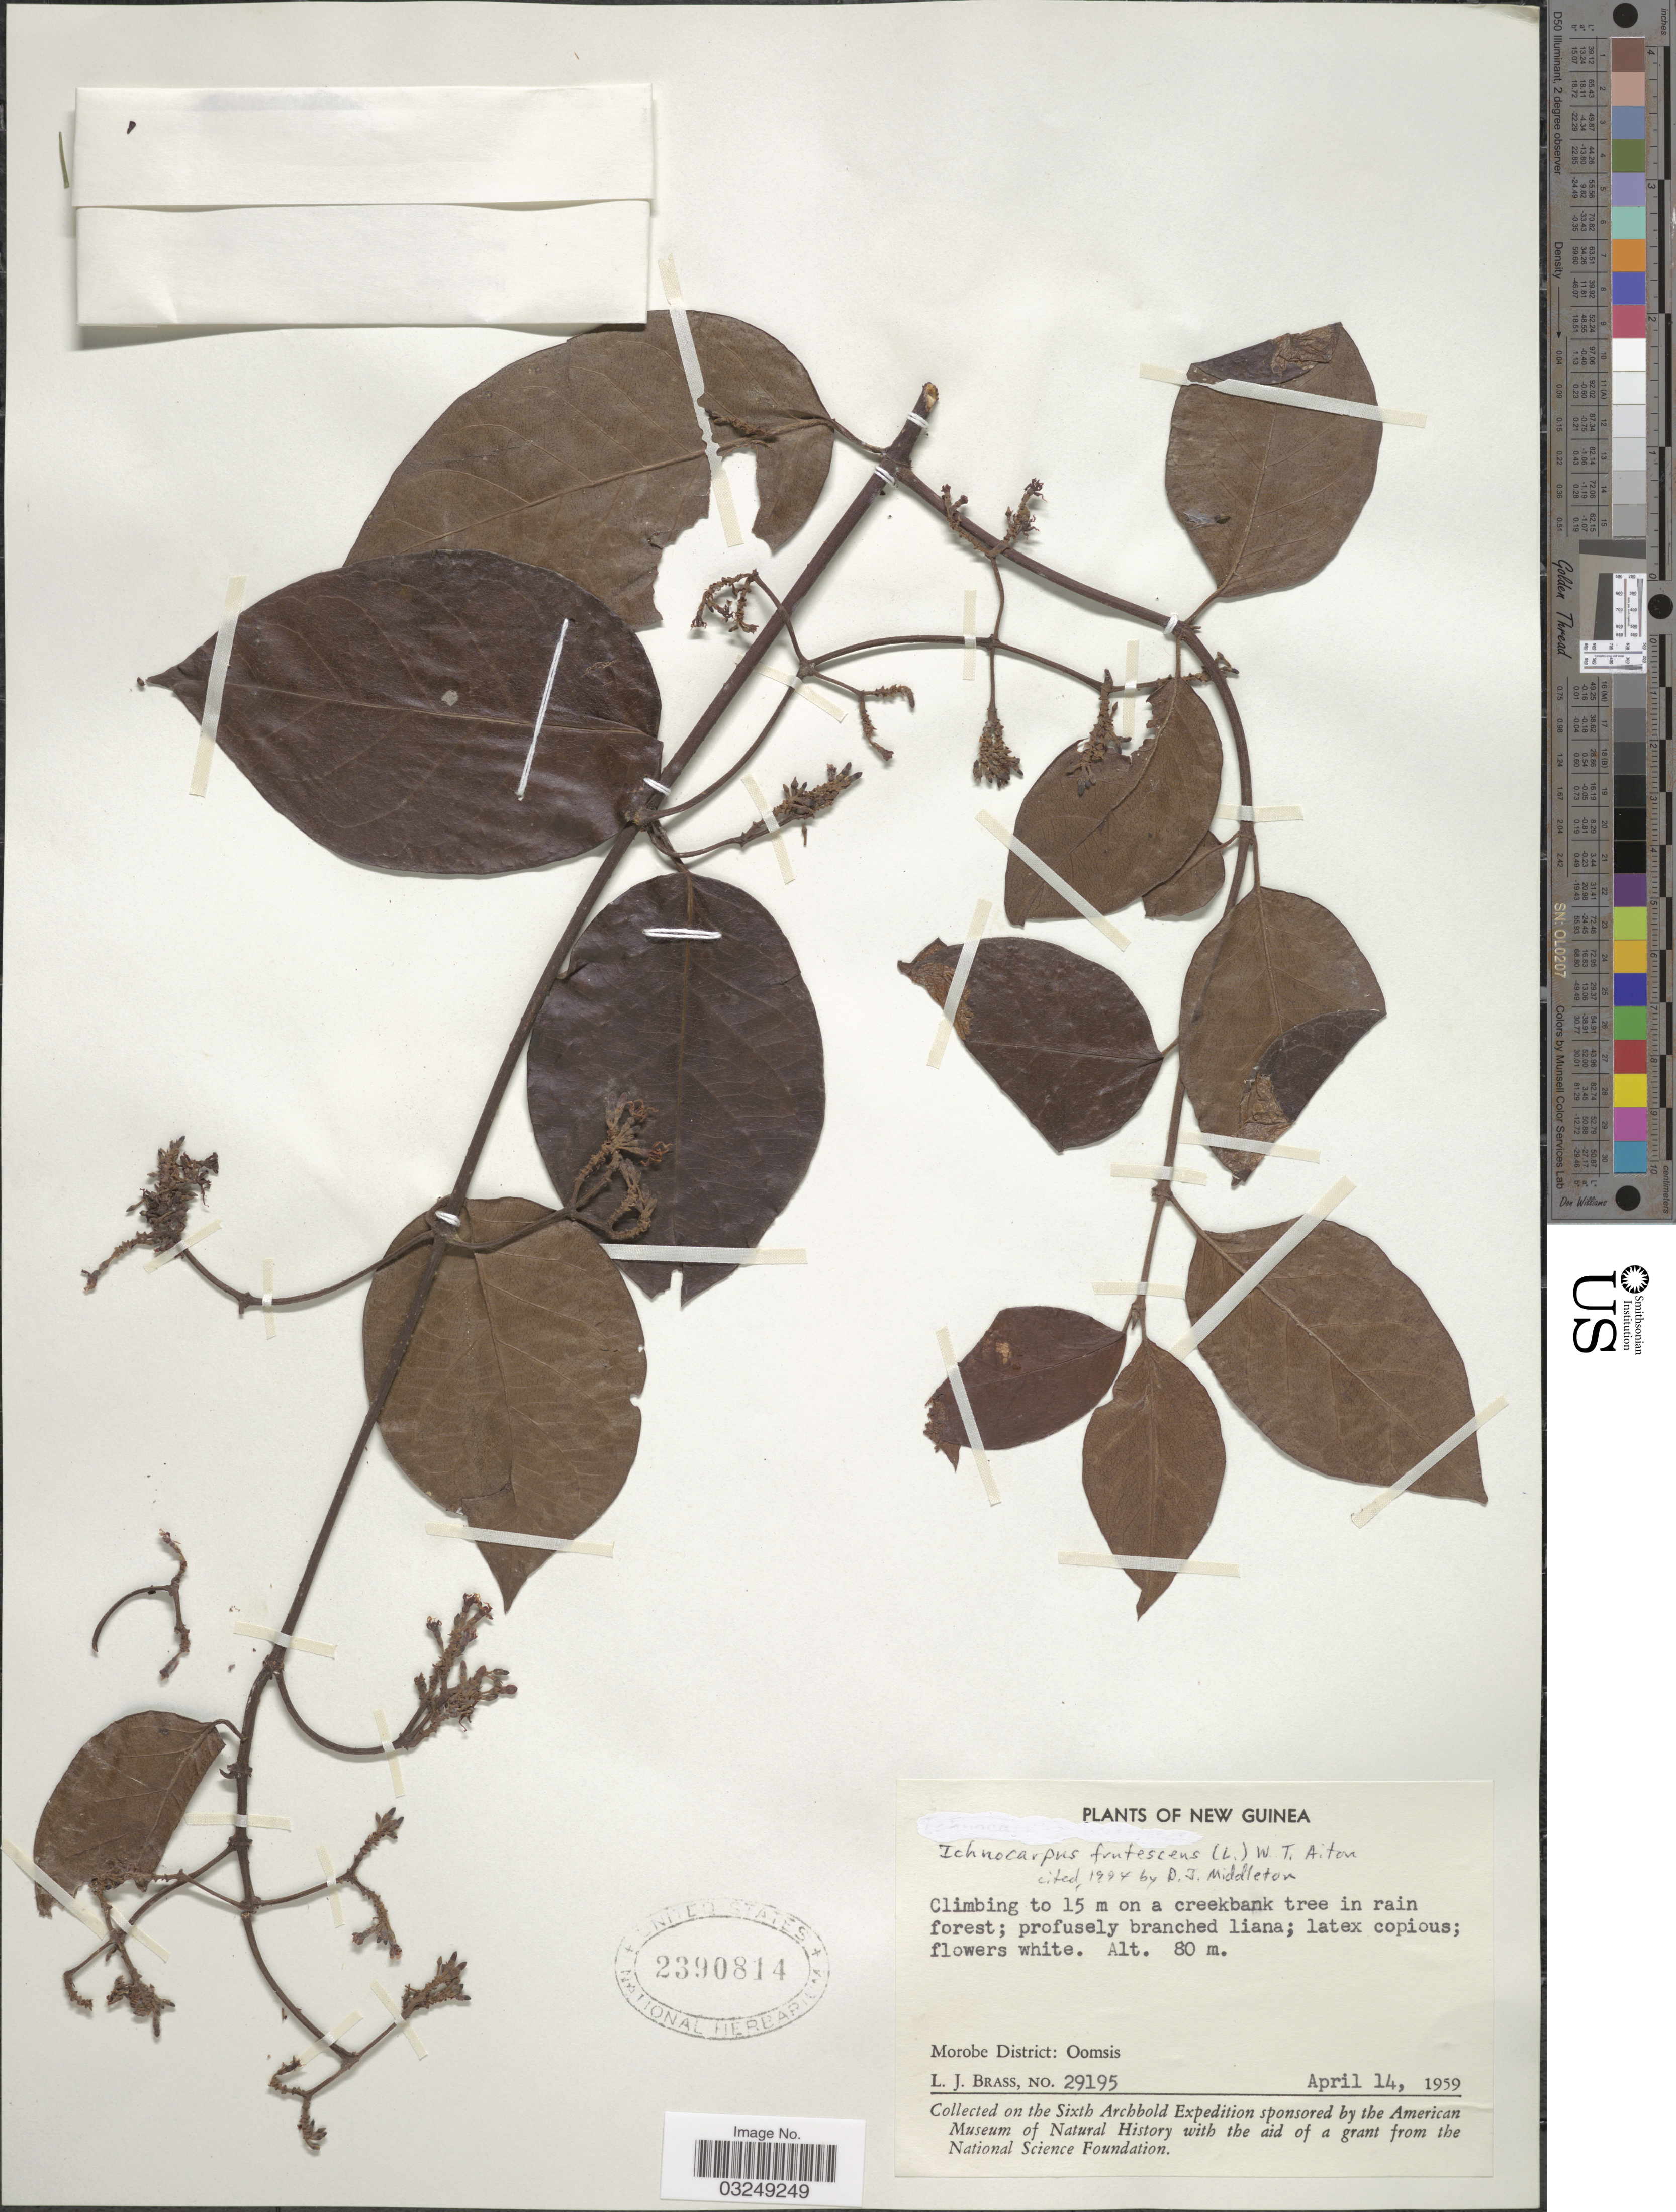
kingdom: Plantae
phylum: Tracheophyta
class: Magnoliopsida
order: Gentianales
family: Apocynaceae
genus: Ichnocarpus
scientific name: Ichnocarpus frutescens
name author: (L.) W.T. Aiton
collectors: L. J. Brass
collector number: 29195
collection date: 1959-04-14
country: Papua New Guinea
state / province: Morobe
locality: New Guinea. Morobe District: Oomsis.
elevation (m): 80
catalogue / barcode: US 2390814